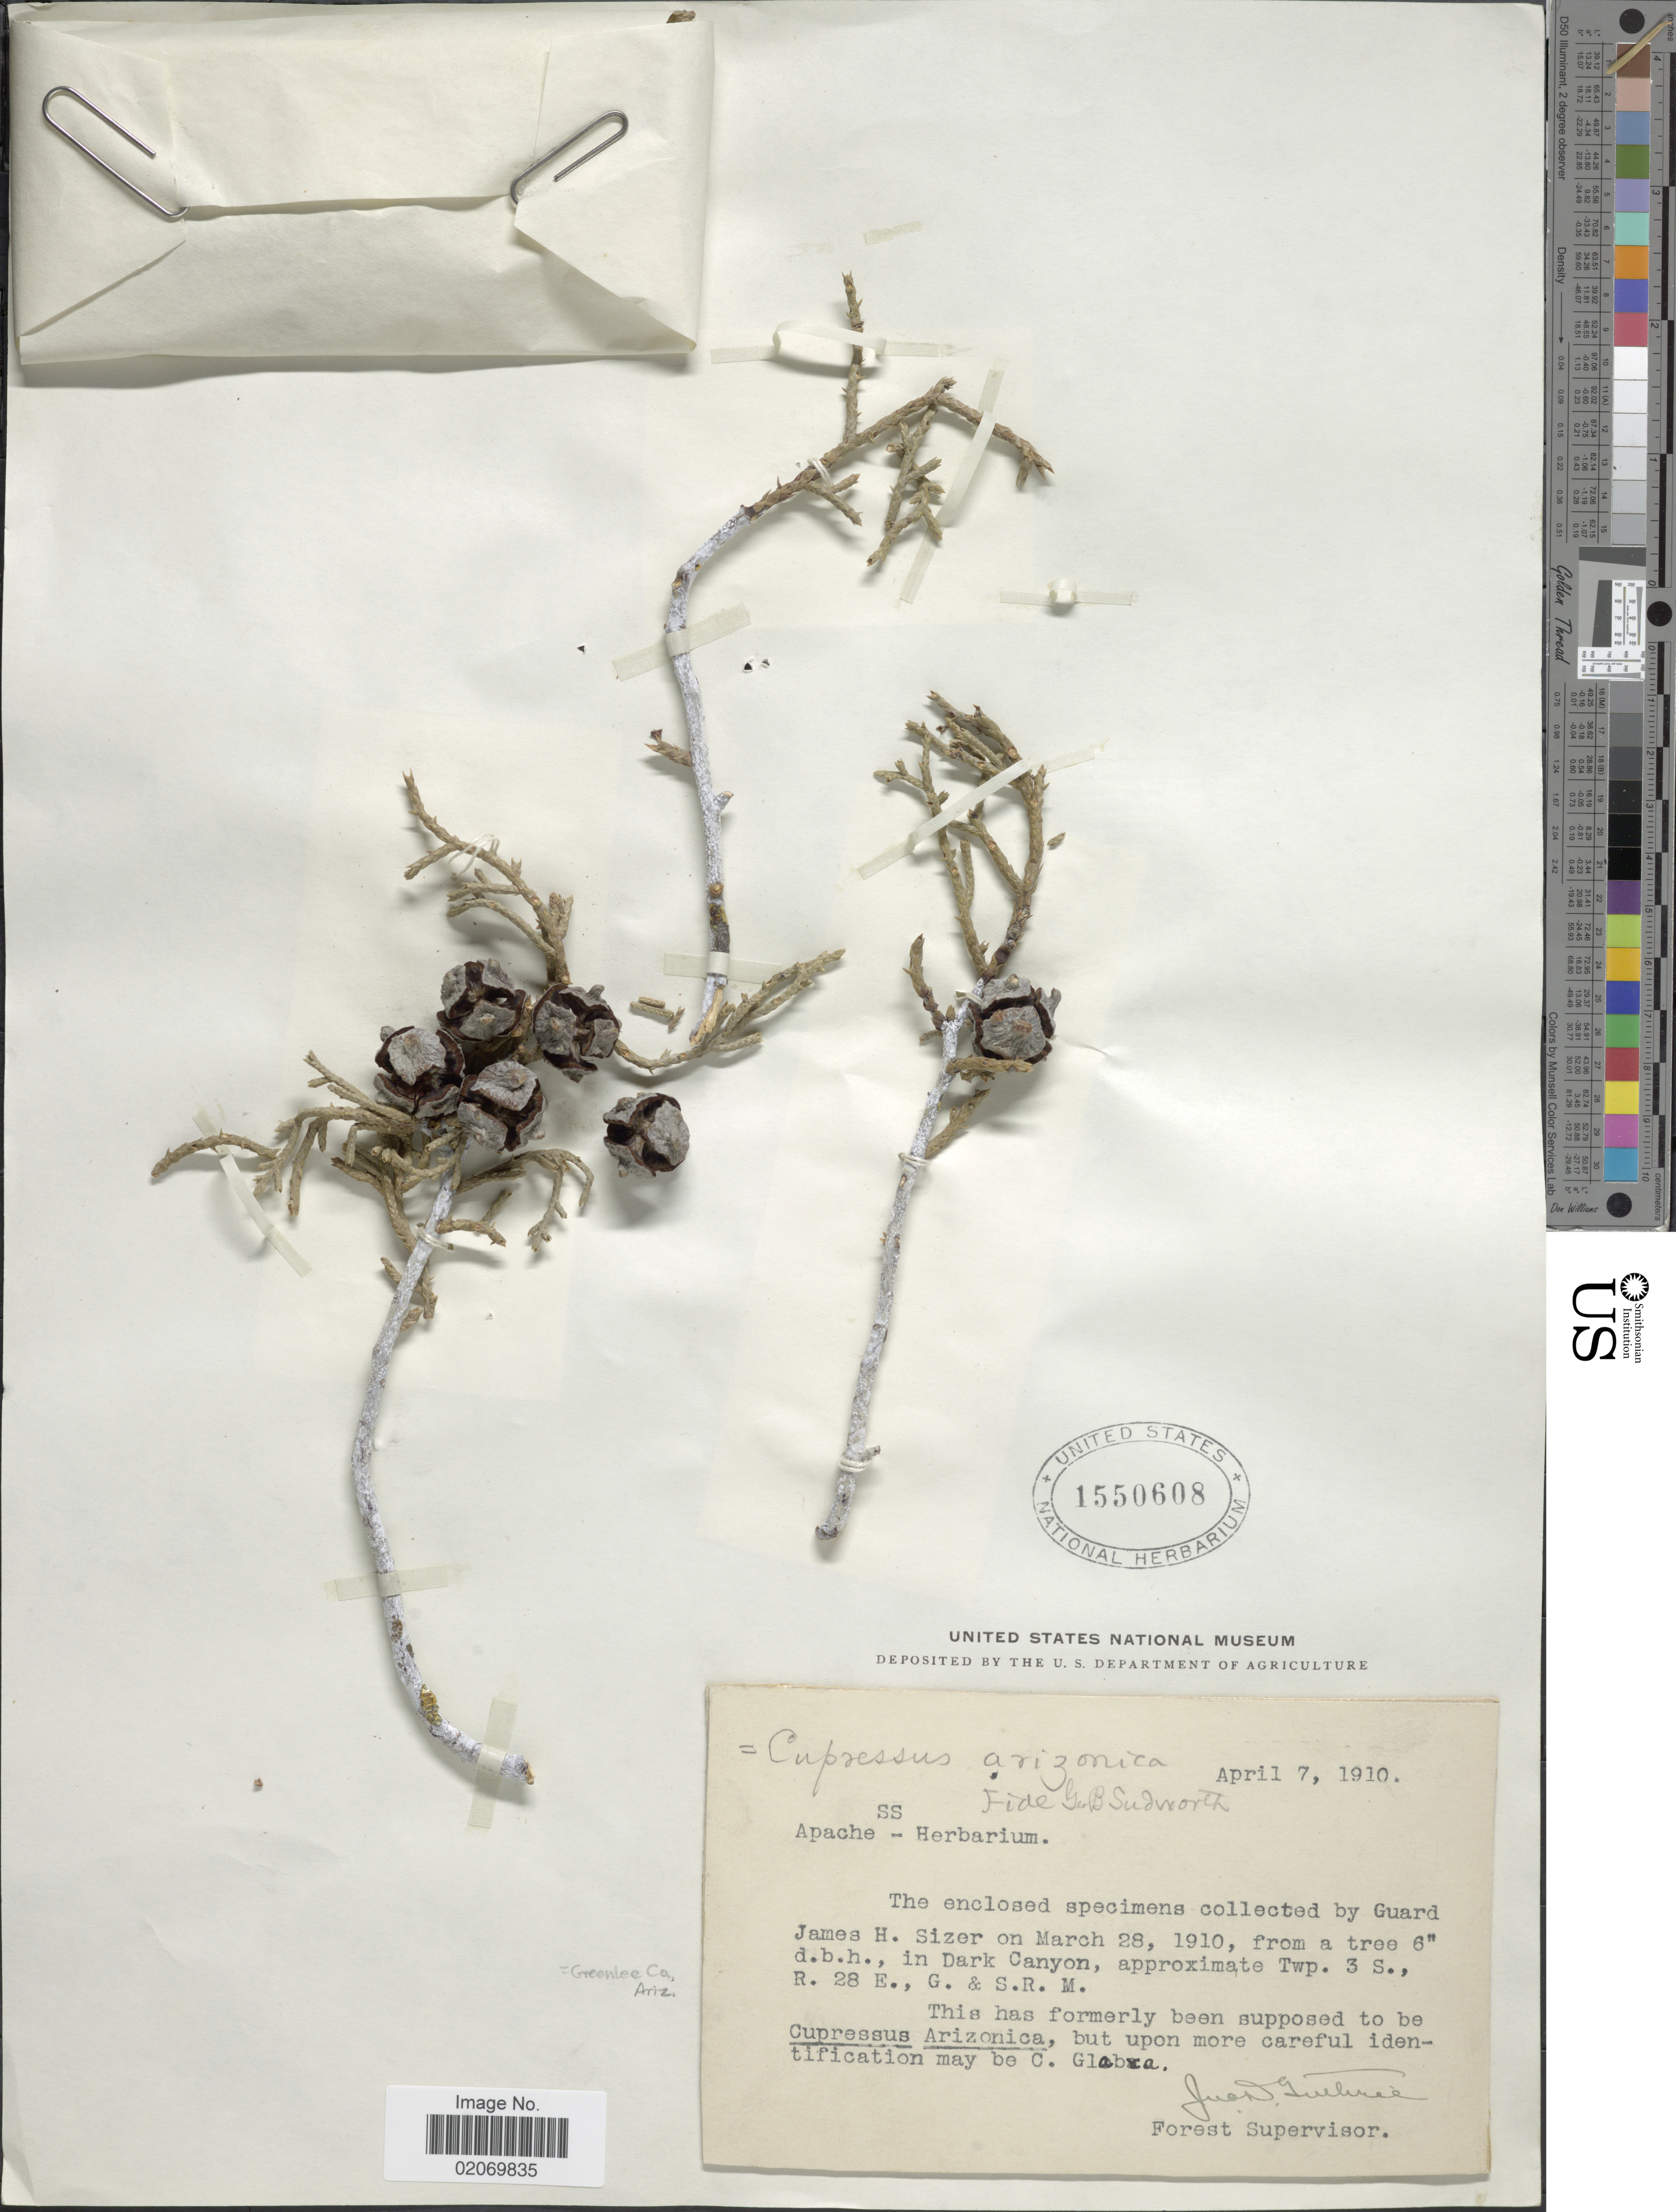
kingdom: Plantae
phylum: Tracheophyta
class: Pinopsida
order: Pinales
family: Cupressaceae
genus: Hesperocyparis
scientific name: Hesperocyparis arizonica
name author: (Greene) Bartel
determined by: (US) Smithsonian Institution - National Museum of Natural History - Department of Botany (UNITED STATES)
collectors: J. Guthrie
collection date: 1910-04-07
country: United States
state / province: Arizona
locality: Greenlee Co, in Dark Canyon, approximate Twp 3 S., R 28 E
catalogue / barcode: US 1550608